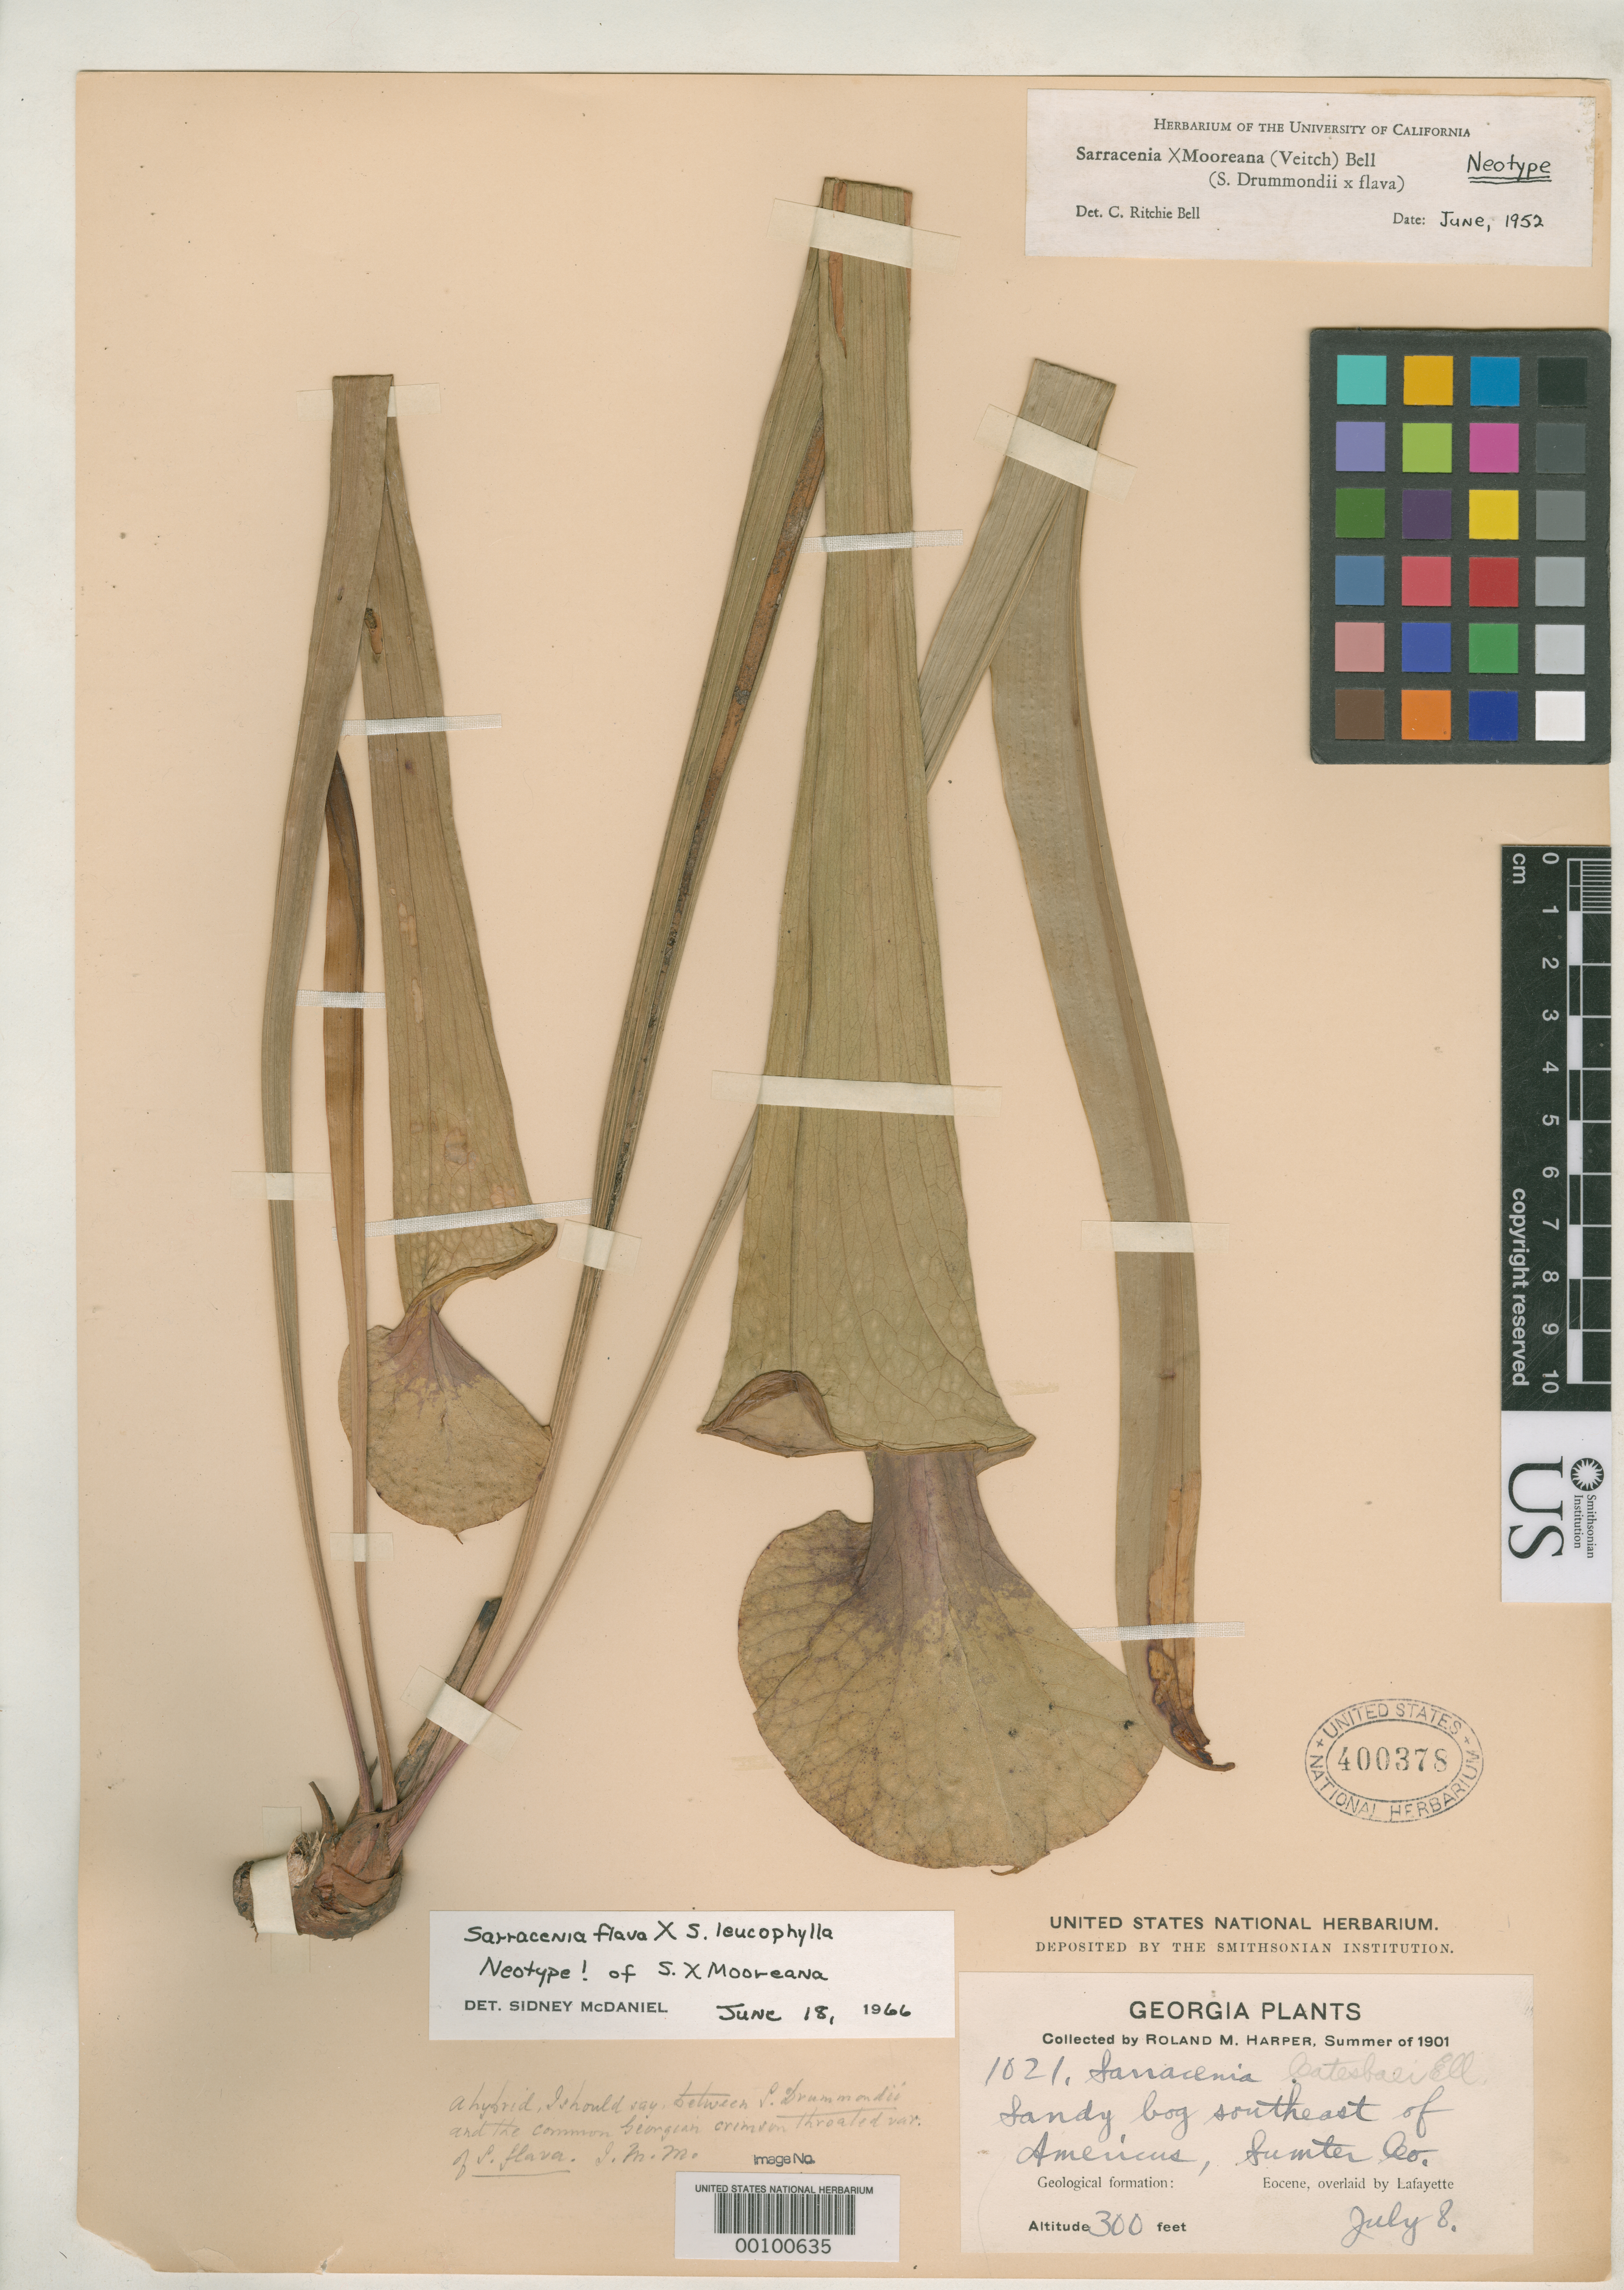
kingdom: Plantae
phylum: Tracheophyta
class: Magnoliopsida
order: Ericales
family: Sarraceniaceae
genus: Sarracenia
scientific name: Sarracenia x mooreana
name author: Veitch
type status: Neotype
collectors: R. M. Harper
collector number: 1021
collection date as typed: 08 Jul 1901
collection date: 1901-07-08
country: United States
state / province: Georgia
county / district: Sumter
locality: SE of Americus.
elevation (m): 92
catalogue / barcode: US 400378